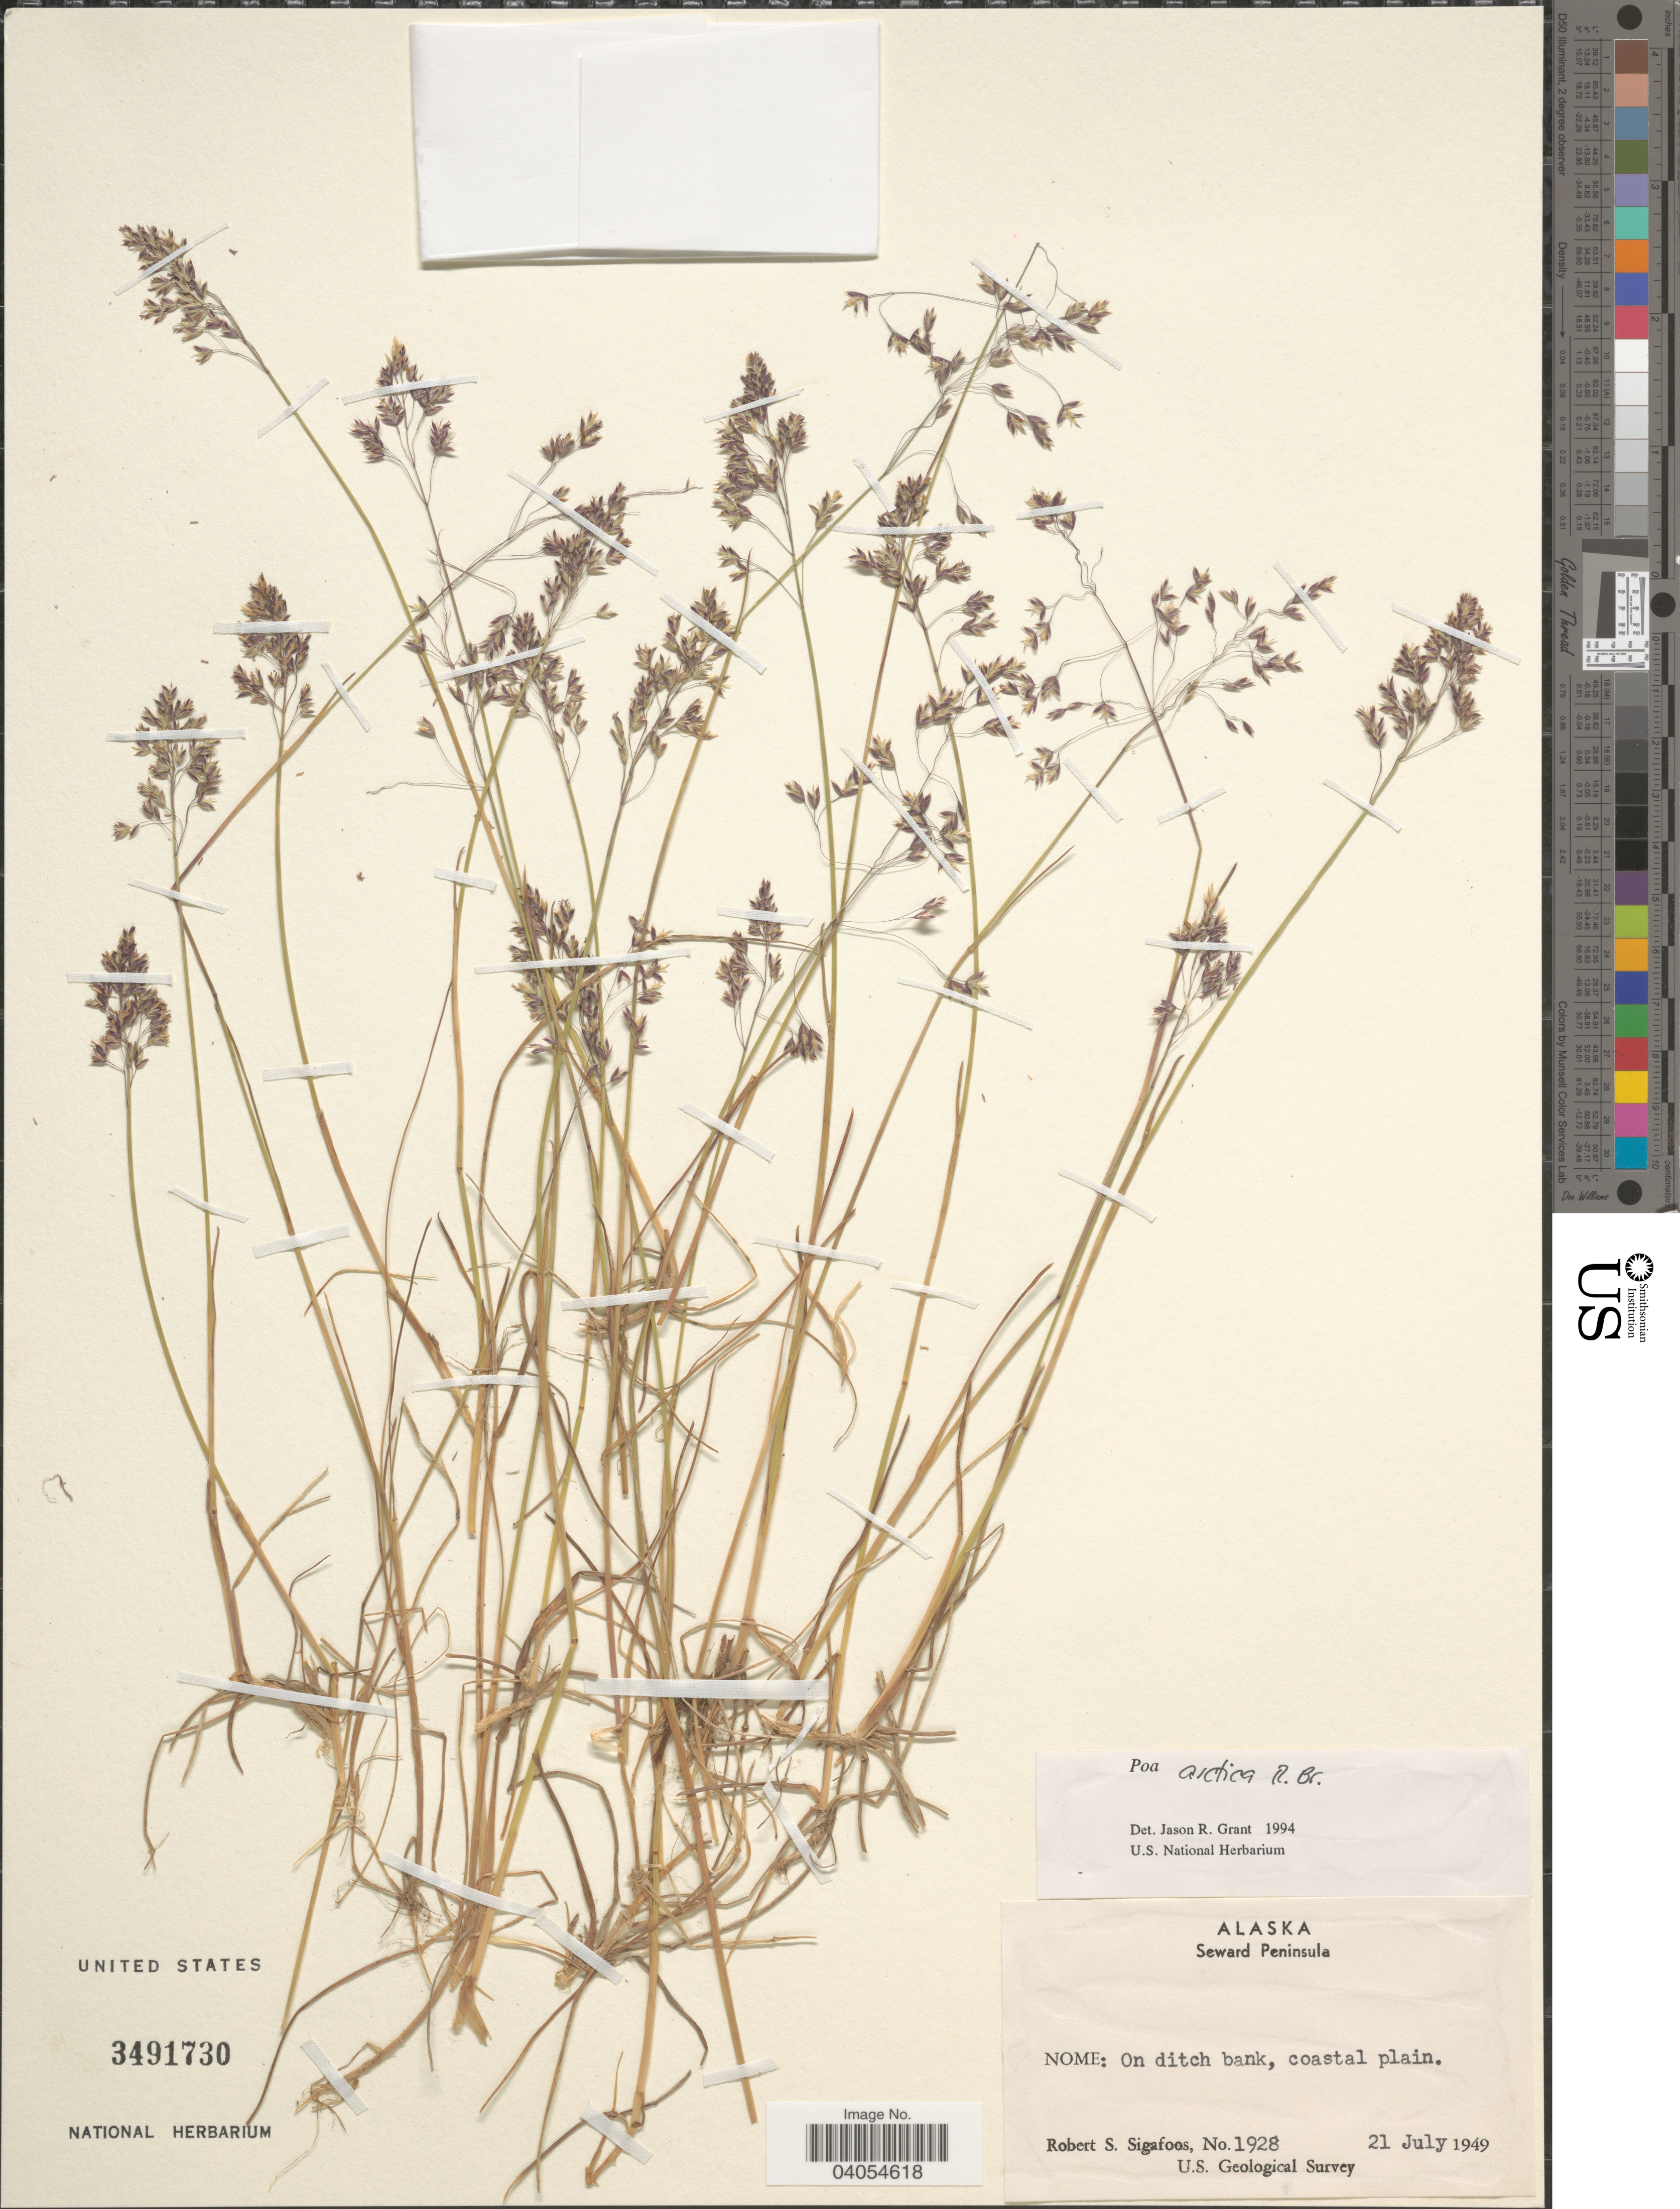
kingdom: Plantae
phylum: Tracheophyta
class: Liliopsida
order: Poales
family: Poaceae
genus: Poa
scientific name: Poa arctica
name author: R. Br.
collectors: R. Sigafoos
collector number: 1928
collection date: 1949-07-21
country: United States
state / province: Alaska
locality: Seward Peninsula. Nome: on ditch bank, coastal plain.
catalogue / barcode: US 3491730